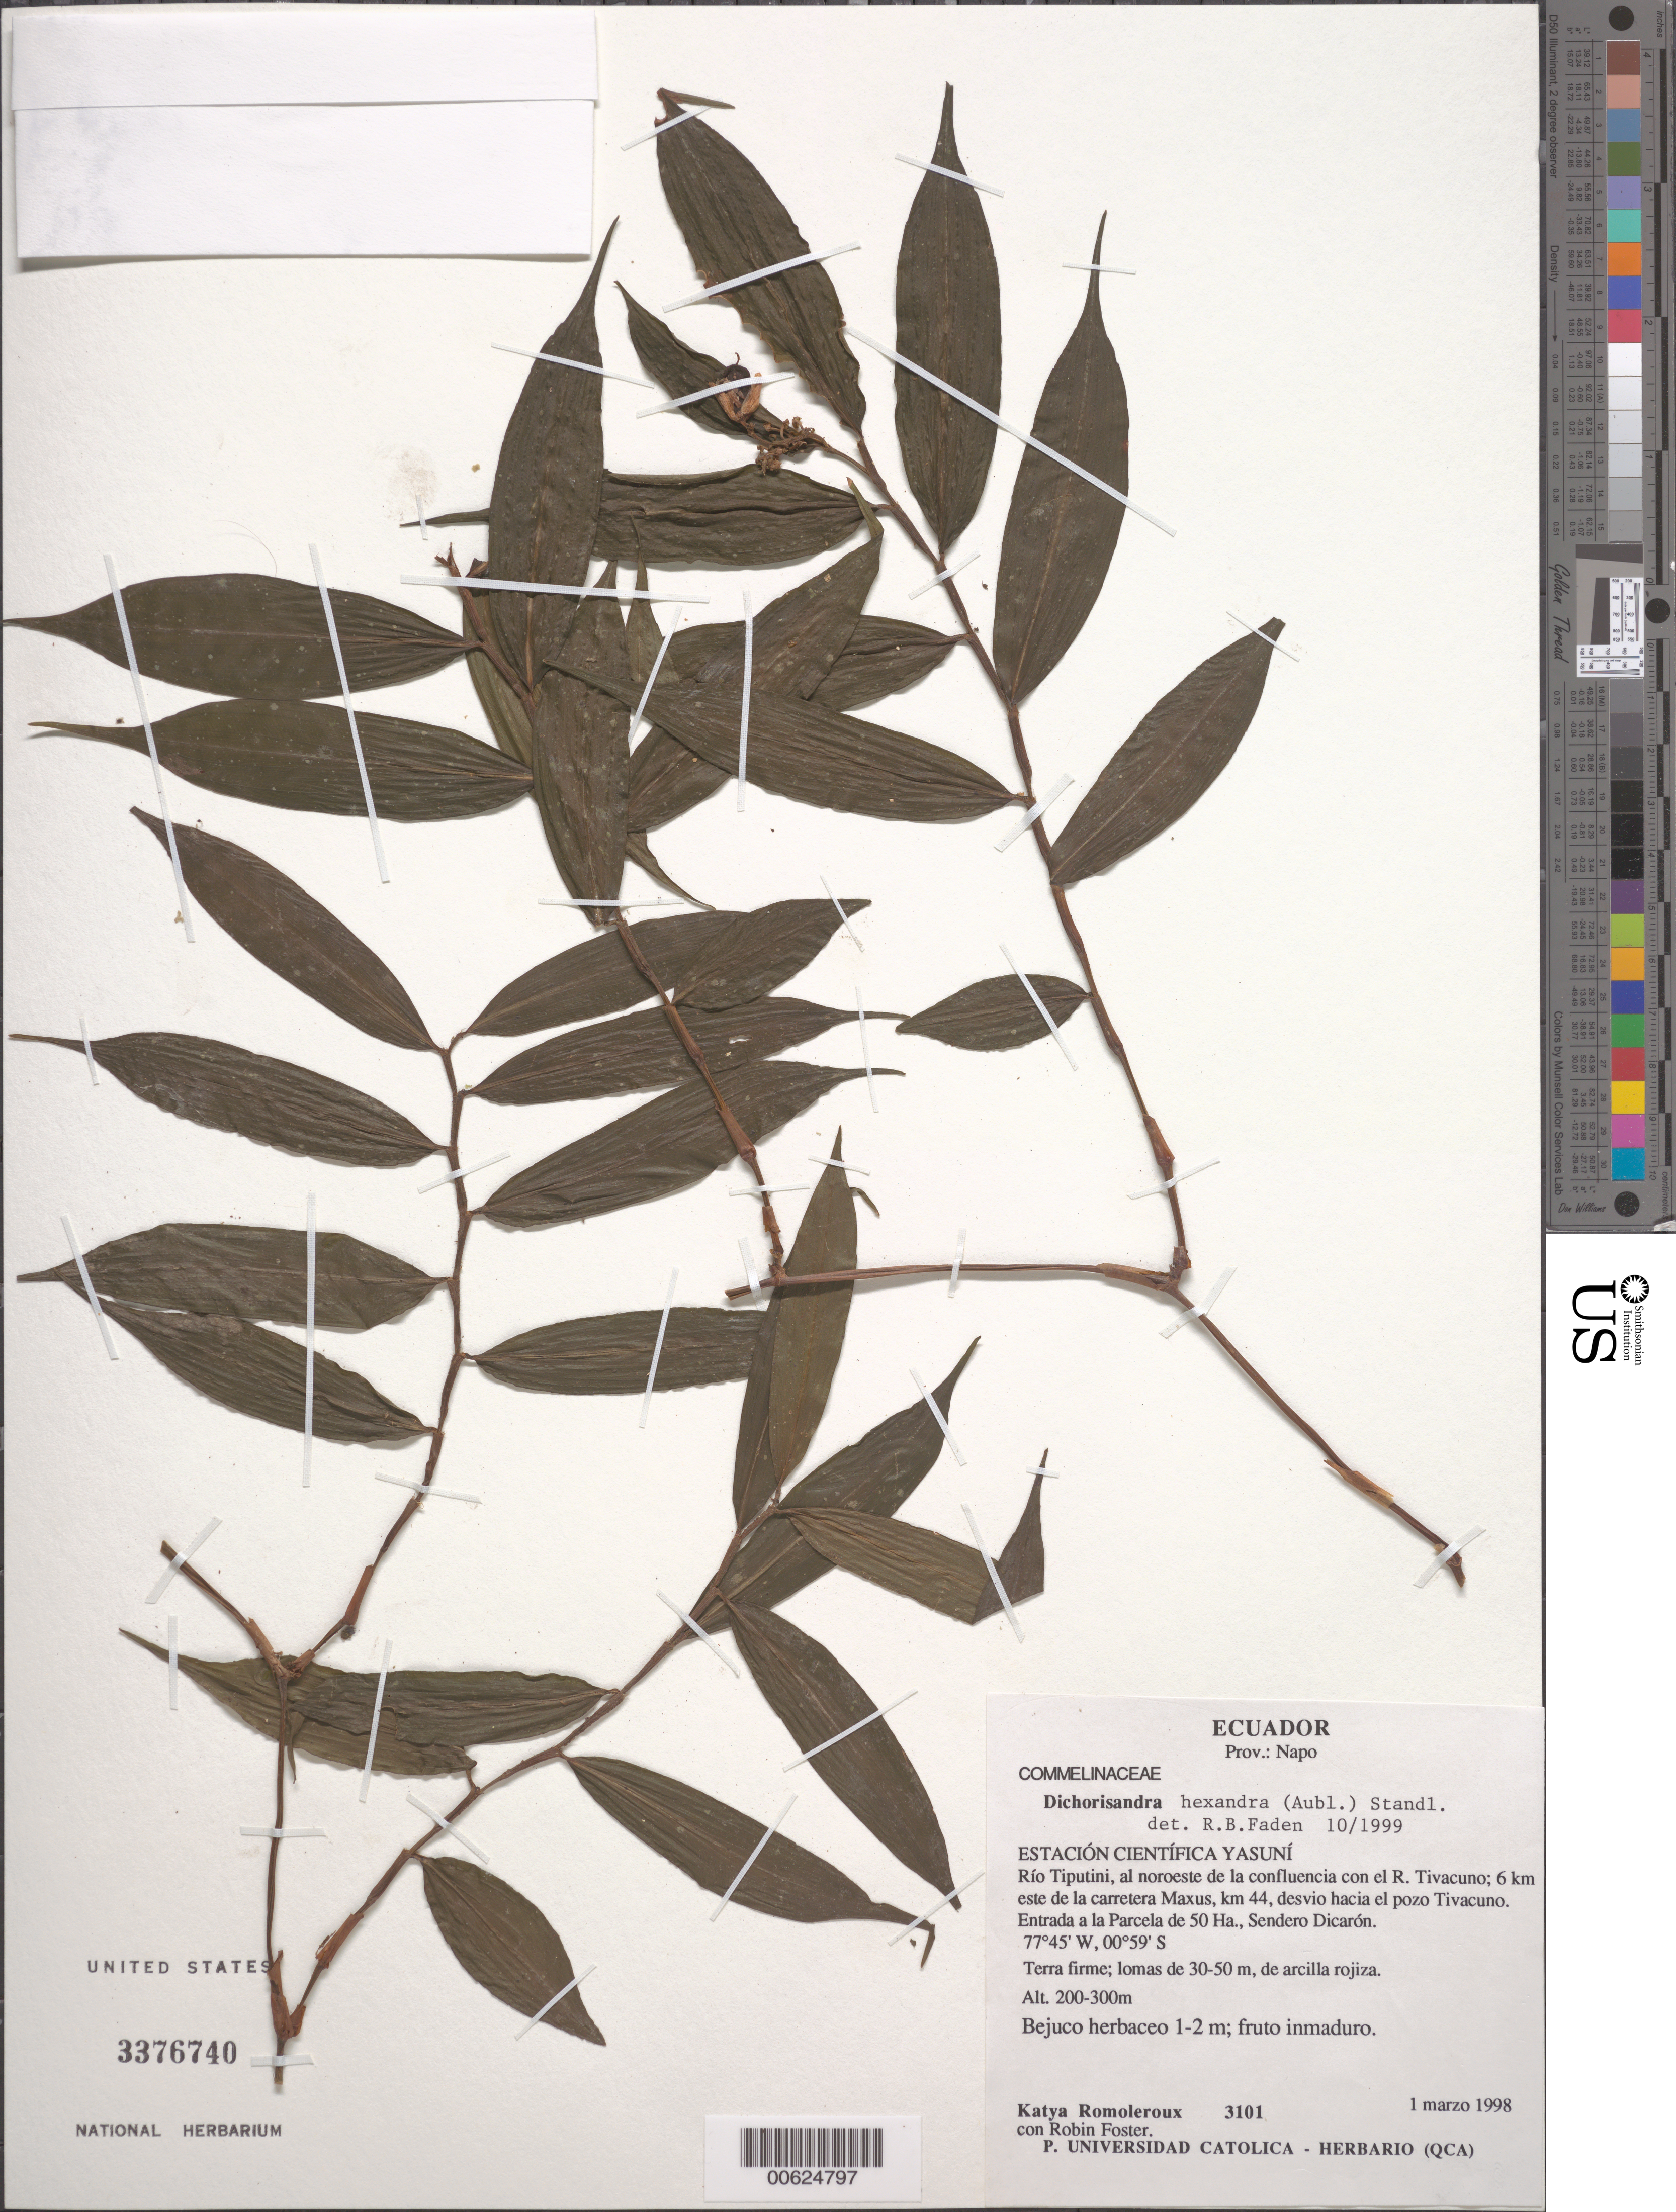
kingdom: Plantae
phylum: Tracheophyta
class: Liliopsida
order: Commelinales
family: Commelinaceae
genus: Dichorisandra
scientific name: Dichorisandra hexandra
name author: (Aubl.) Standl.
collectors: K. Romoleroux & R. Foster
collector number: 3101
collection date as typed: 01 Mar 1998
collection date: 1998-03-01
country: Ecuador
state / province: Napo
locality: Estacion cientifica yasuni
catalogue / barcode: US 3376740